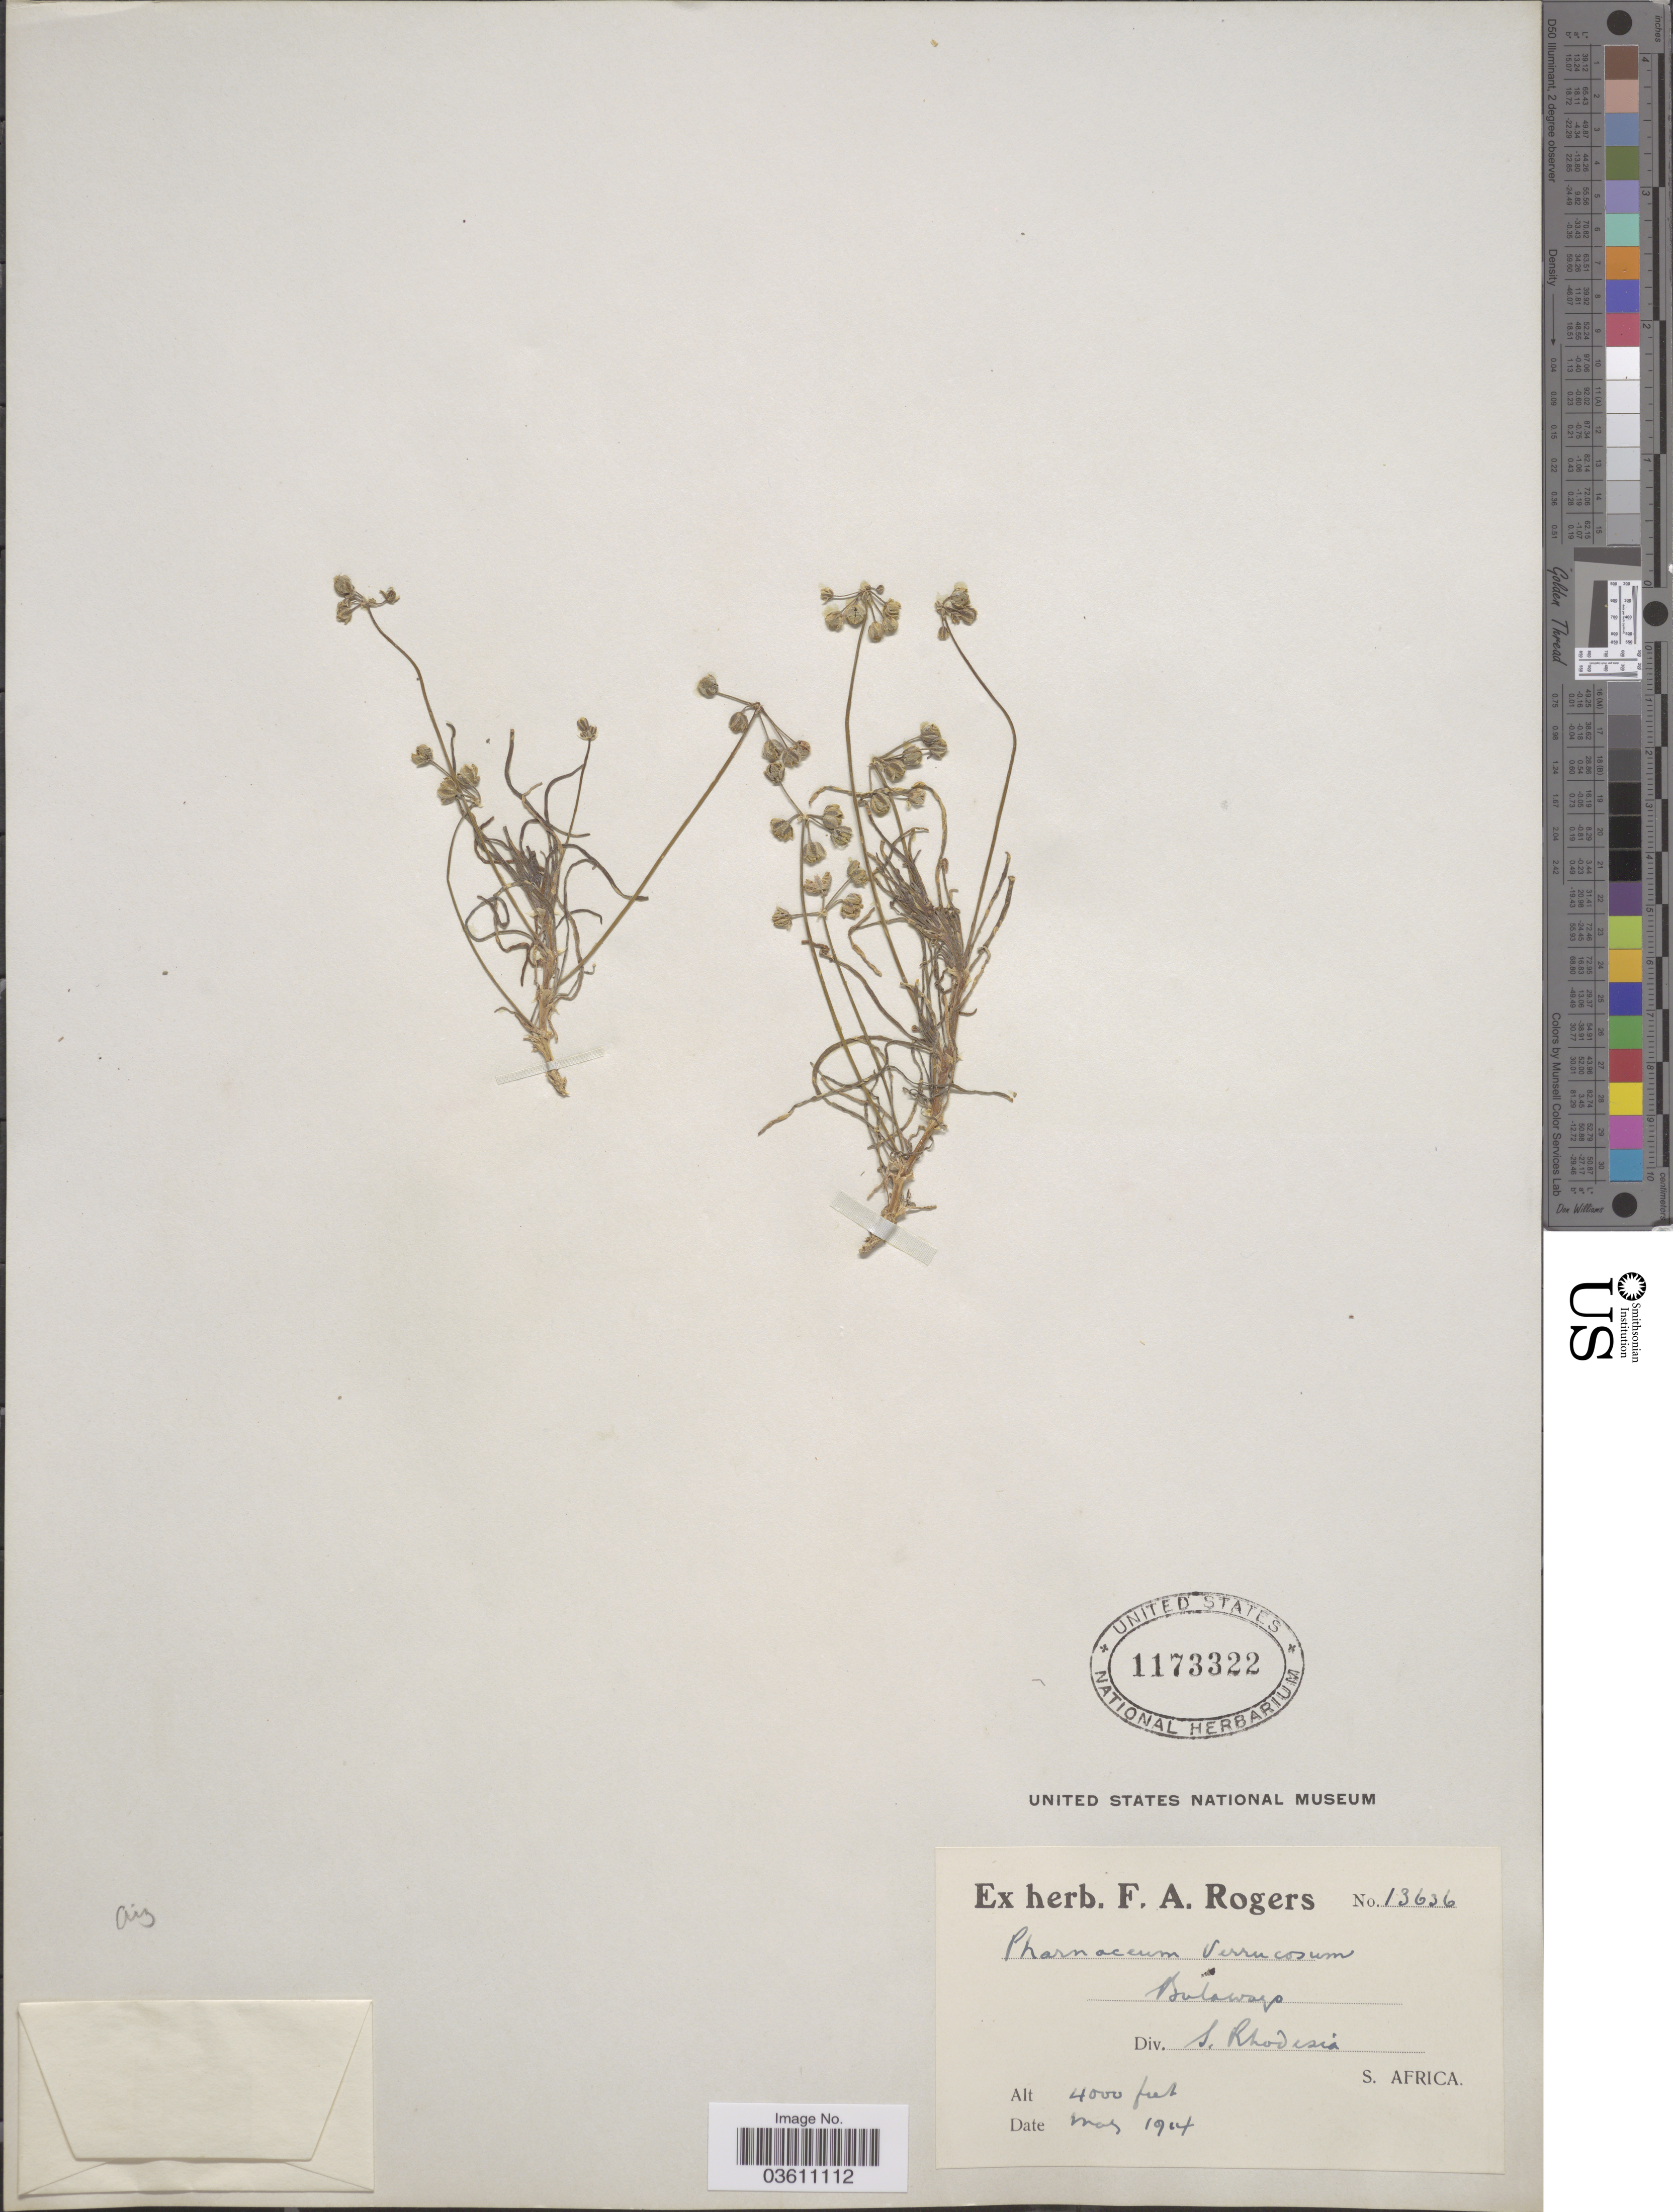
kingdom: Plantae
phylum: Tracheophyta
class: Magnoliopsida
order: Caryophyllales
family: Kewaceae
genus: Kewa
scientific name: Kewa salsoloides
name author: (Burch.) Christenh.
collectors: ex herb. F. A. Rogers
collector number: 13636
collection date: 1914-03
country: Zimbabwe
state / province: Bulawayo (city)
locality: Div. S. Rhodesia. S. Africa.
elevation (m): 1219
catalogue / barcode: US 1173322